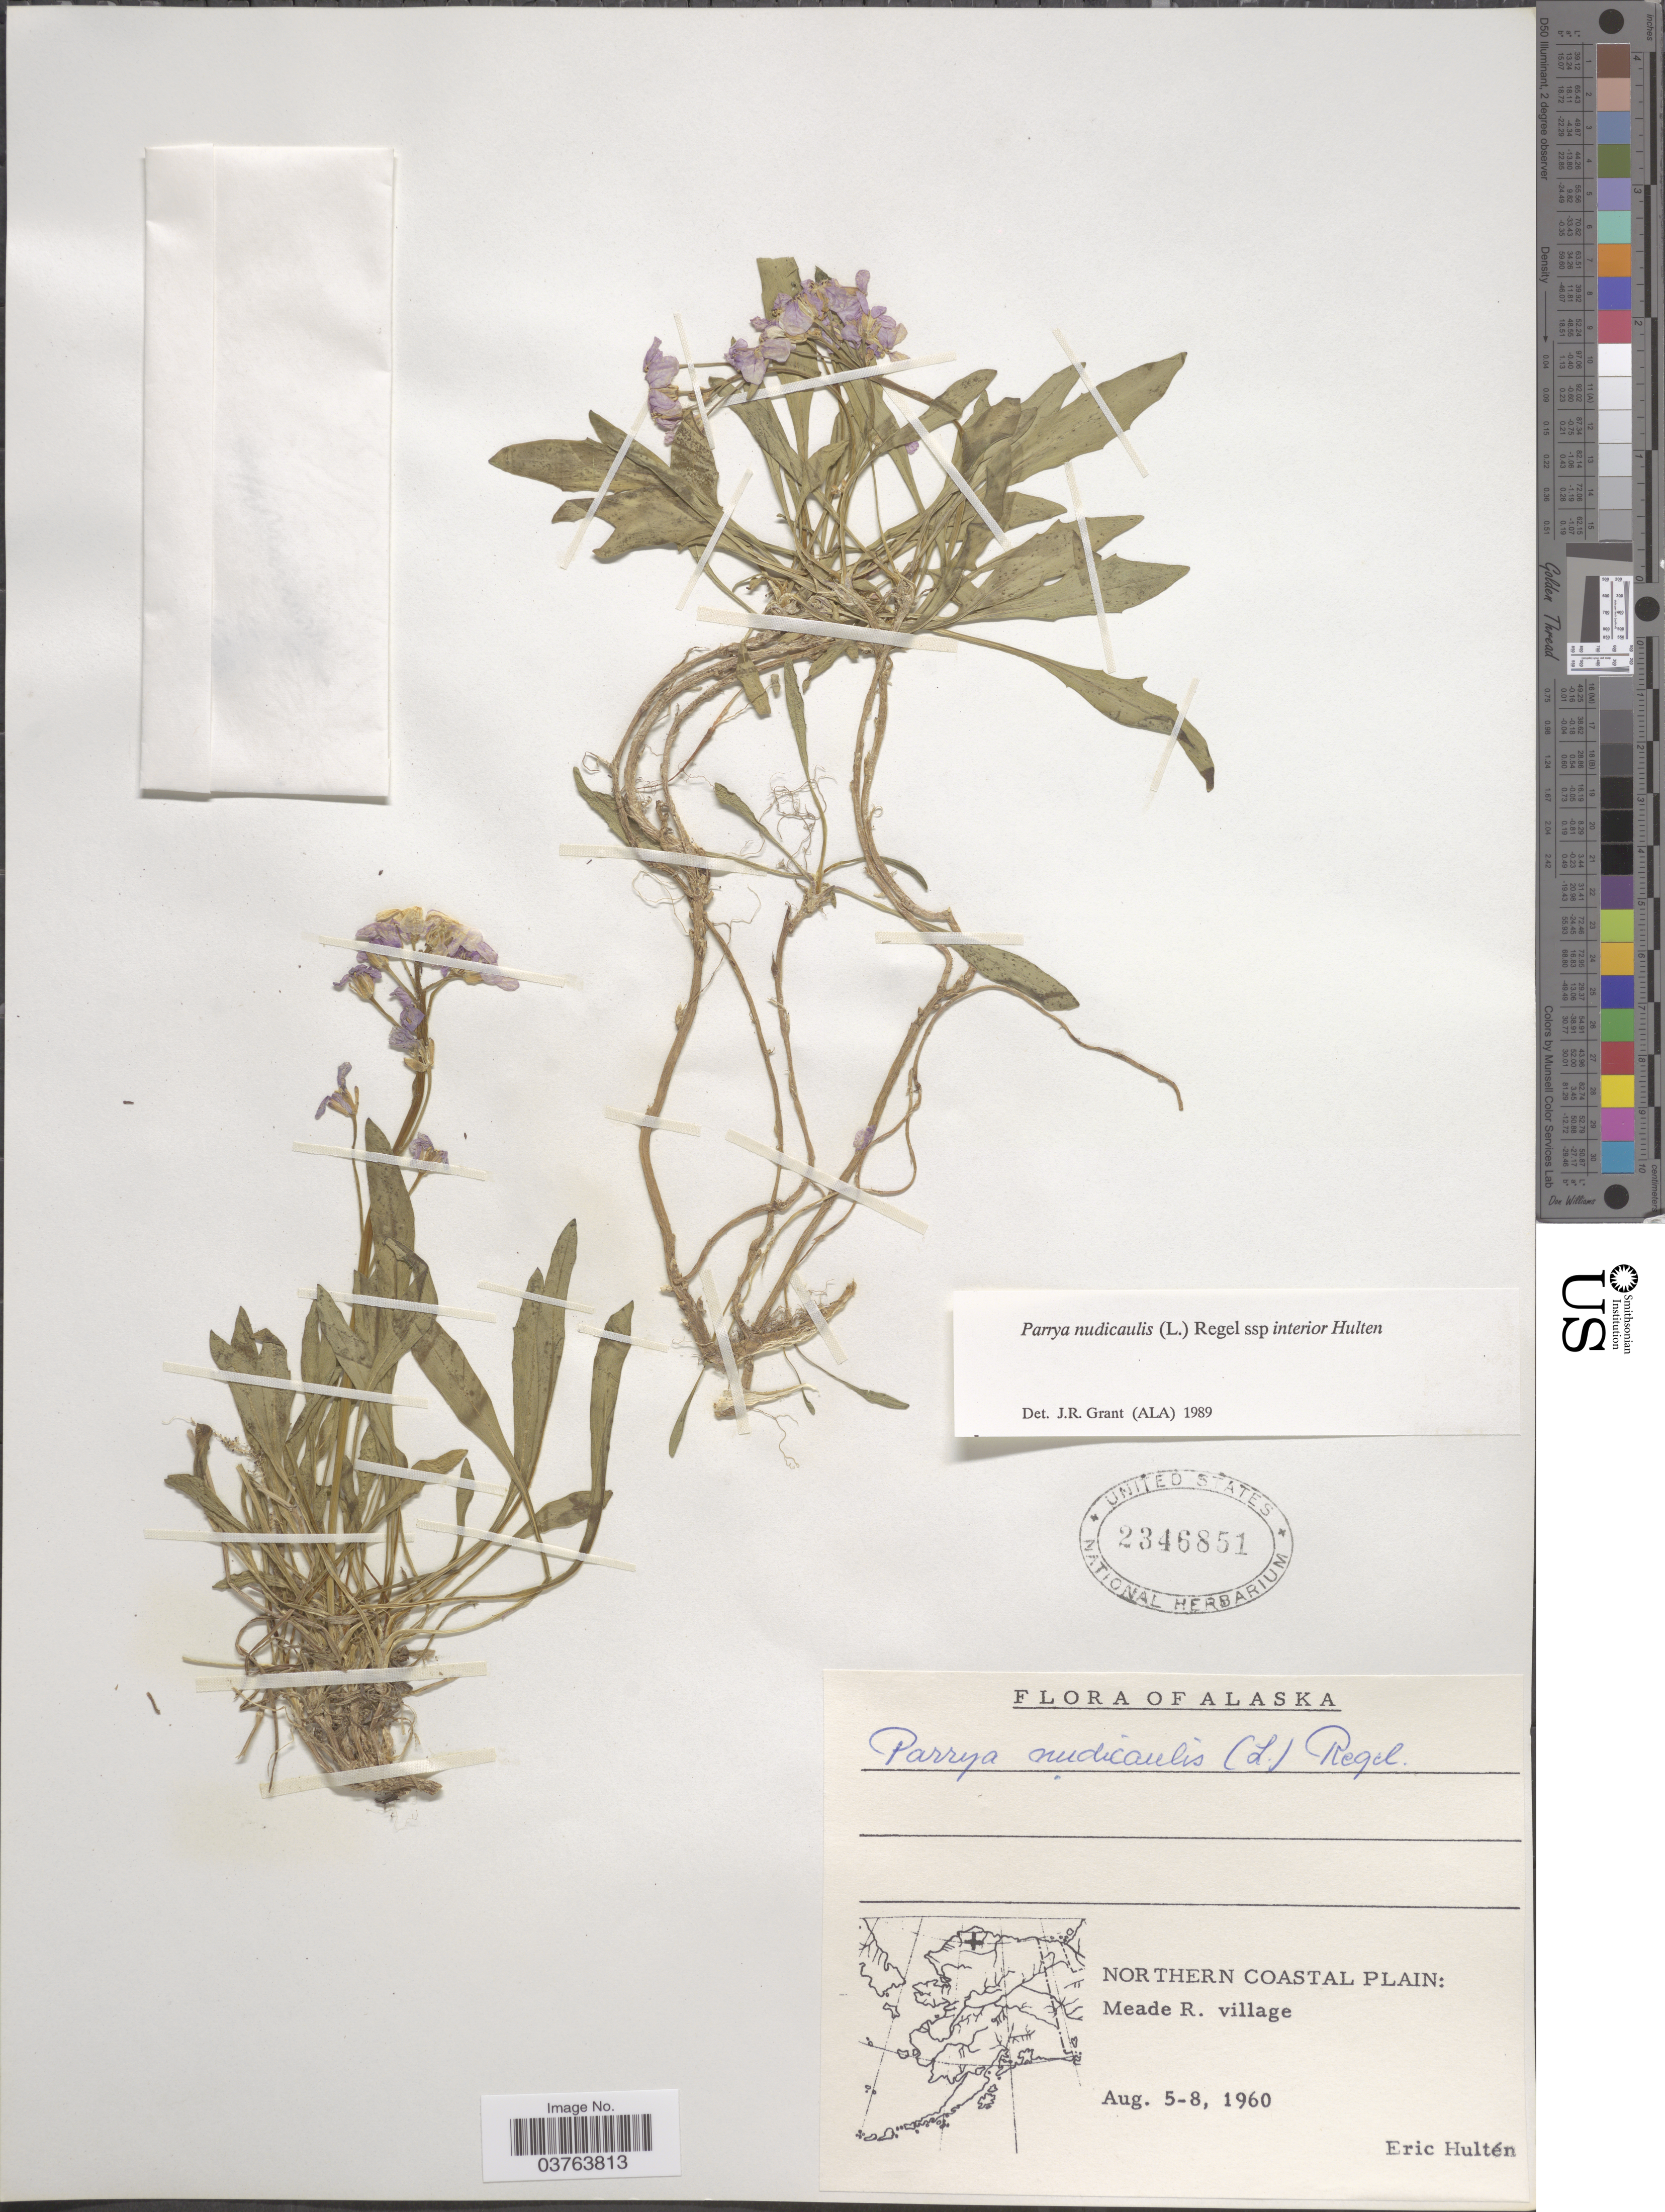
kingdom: Plantae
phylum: Tracheophyta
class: Magnoliopsida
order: Brassicales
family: Brassicaceae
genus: Parrya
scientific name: Parrya nudicaulis subsp. interior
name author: Hultén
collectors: E. G. Hultén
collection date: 1960-08-05/1960-08-08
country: United States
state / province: Alaska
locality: Northern Coastal Plain: Meade R. village.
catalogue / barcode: US 2346851